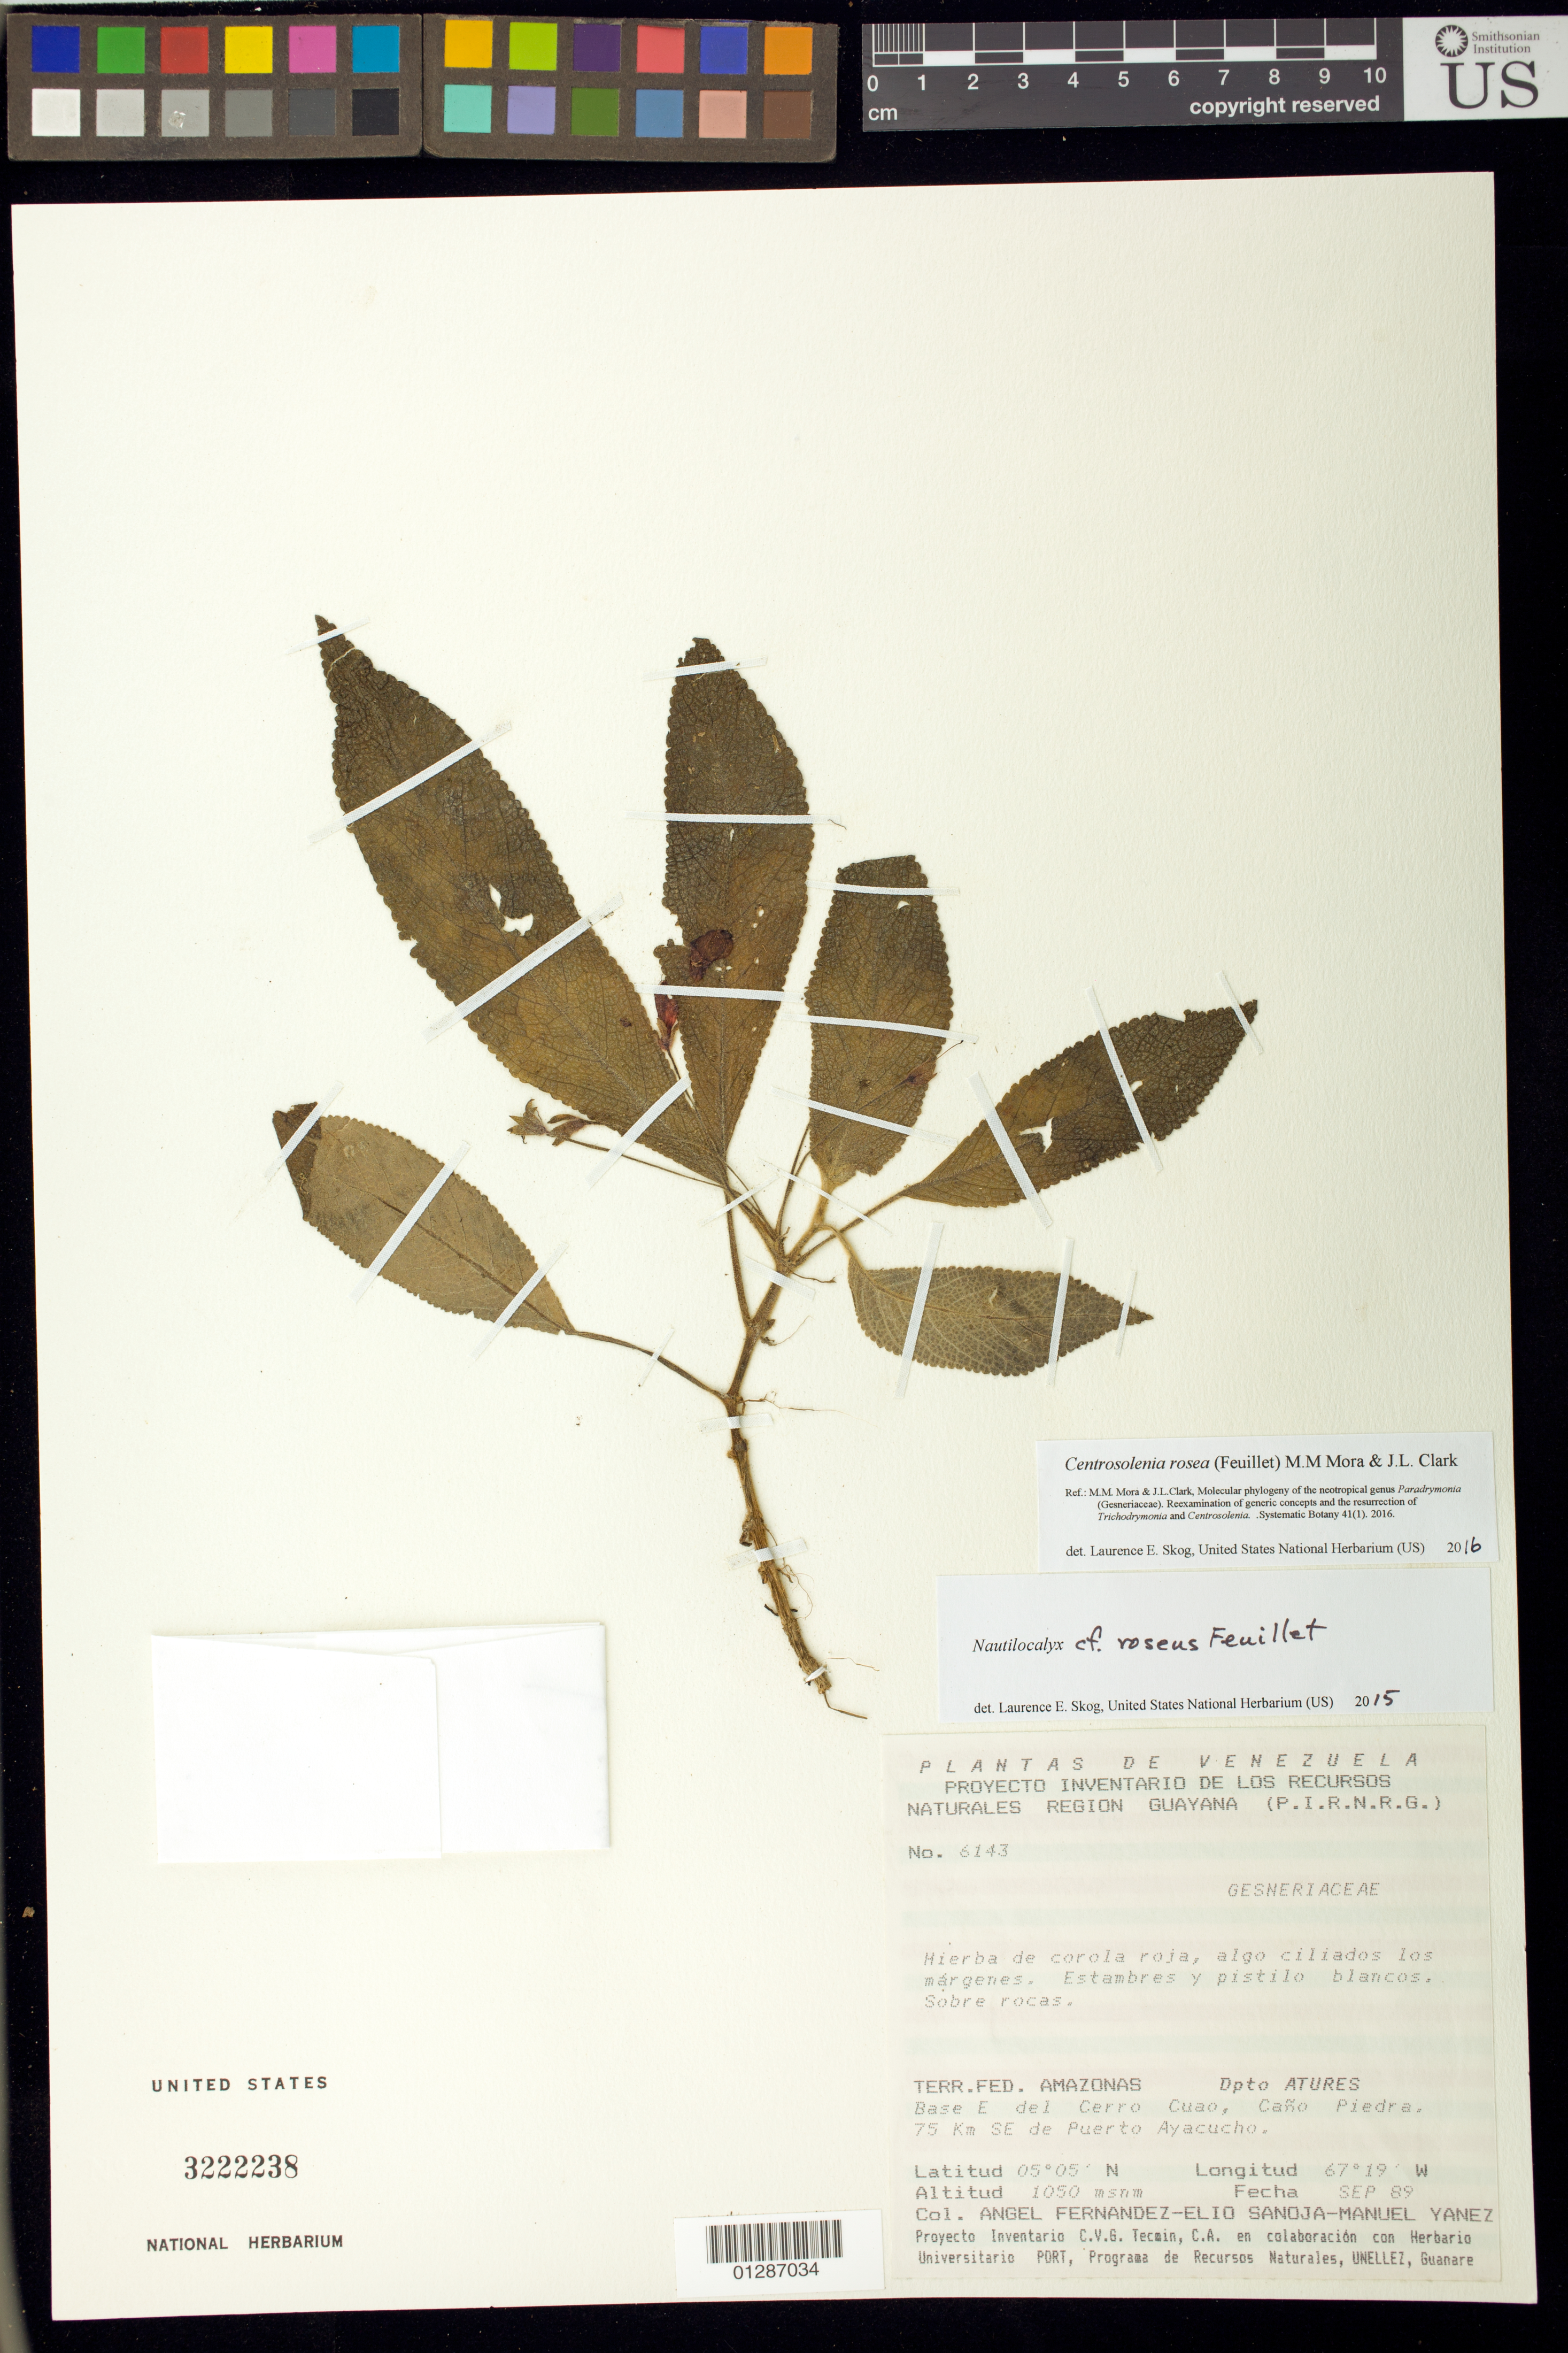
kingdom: Plantae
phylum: Tracheophyta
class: Magnoliopsida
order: Lamiales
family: Gesneriaceae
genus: Centrosolenia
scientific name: Centrosolenia rosea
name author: (Feuillet) M.M. Mora & J.L. Clark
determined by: Skog, Laurence E.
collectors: A. Fernández, E. Sanoja & M. Yánez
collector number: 6143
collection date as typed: Sep 1989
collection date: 1989-09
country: Venezuela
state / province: Amazonas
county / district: Atures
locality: Base E del Cerro Cuao, Cano Piedra. 75 km SE de Puerto Ayacucho.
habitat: Herb.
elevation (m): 1050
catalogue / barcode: US 3222238